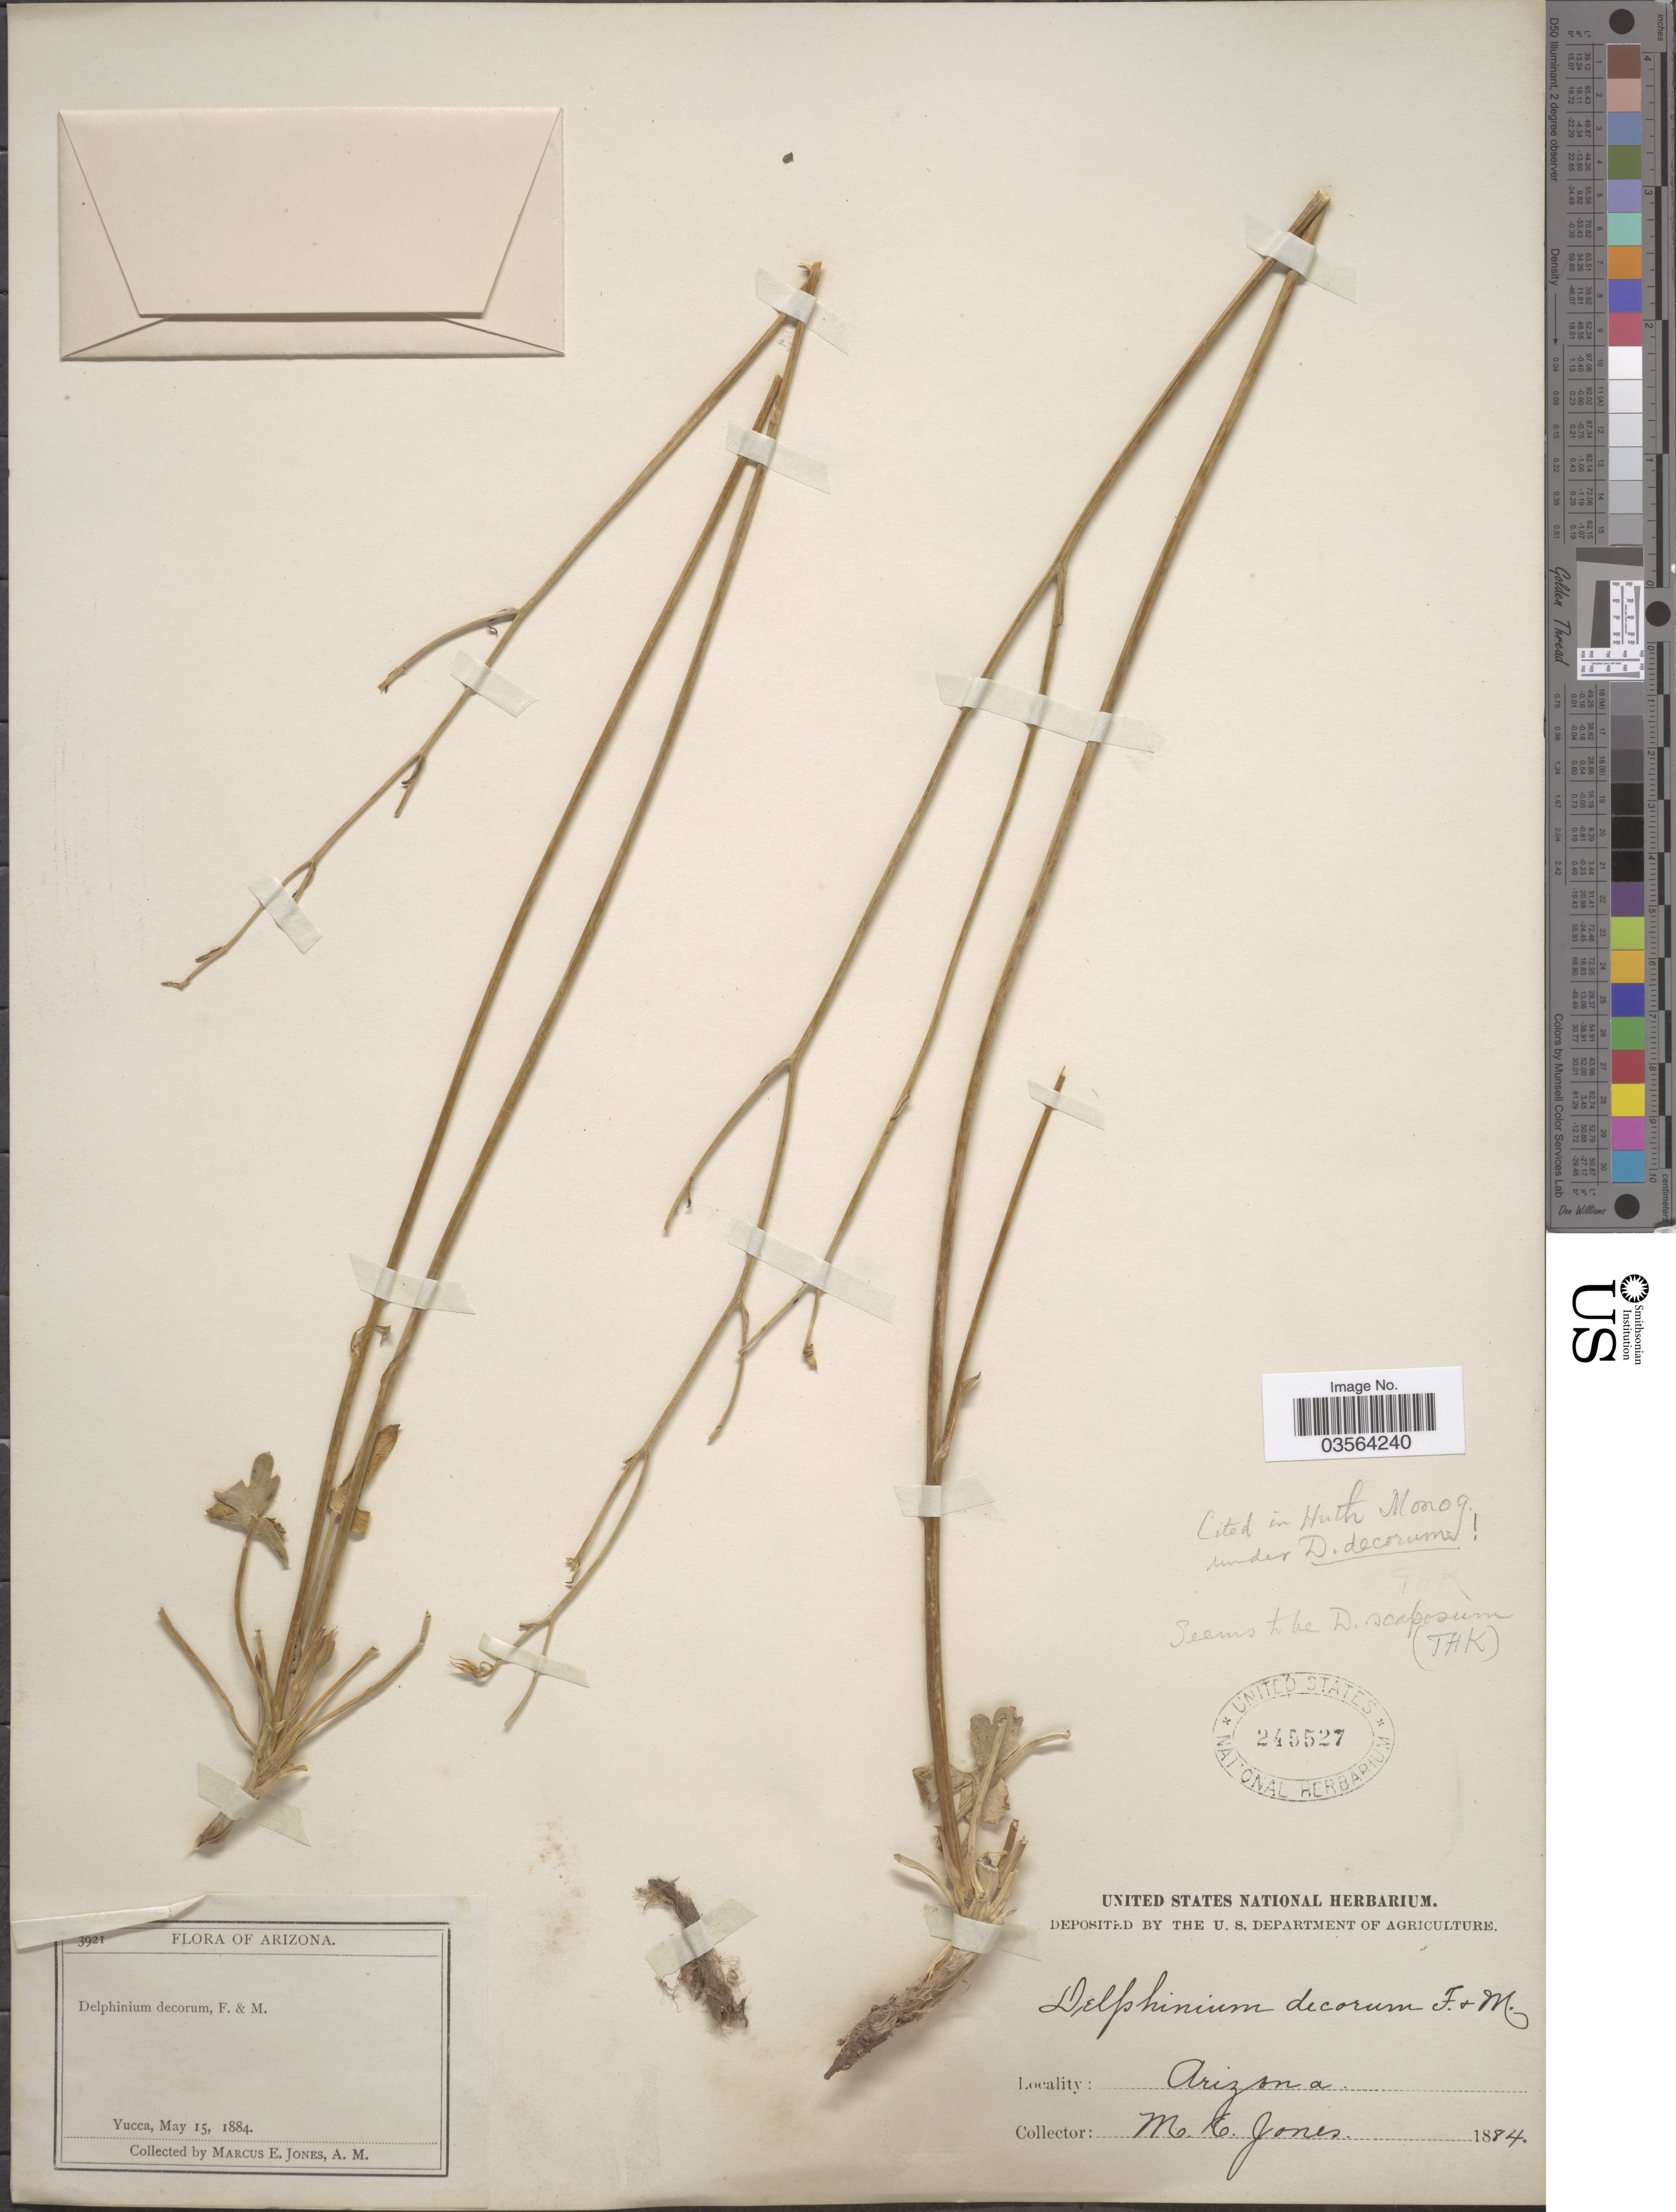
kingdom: Plantae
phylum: Tracheophyta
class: Magnoliopsida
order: Ranunculales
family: Ranunculaceae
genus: Delphinium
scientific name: Delphinium scaposum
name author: Greene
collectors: M. E. Jones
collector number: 3921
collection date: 1884-05-15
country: United States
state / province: Arizona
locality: Yucca.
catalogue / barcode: US 245527